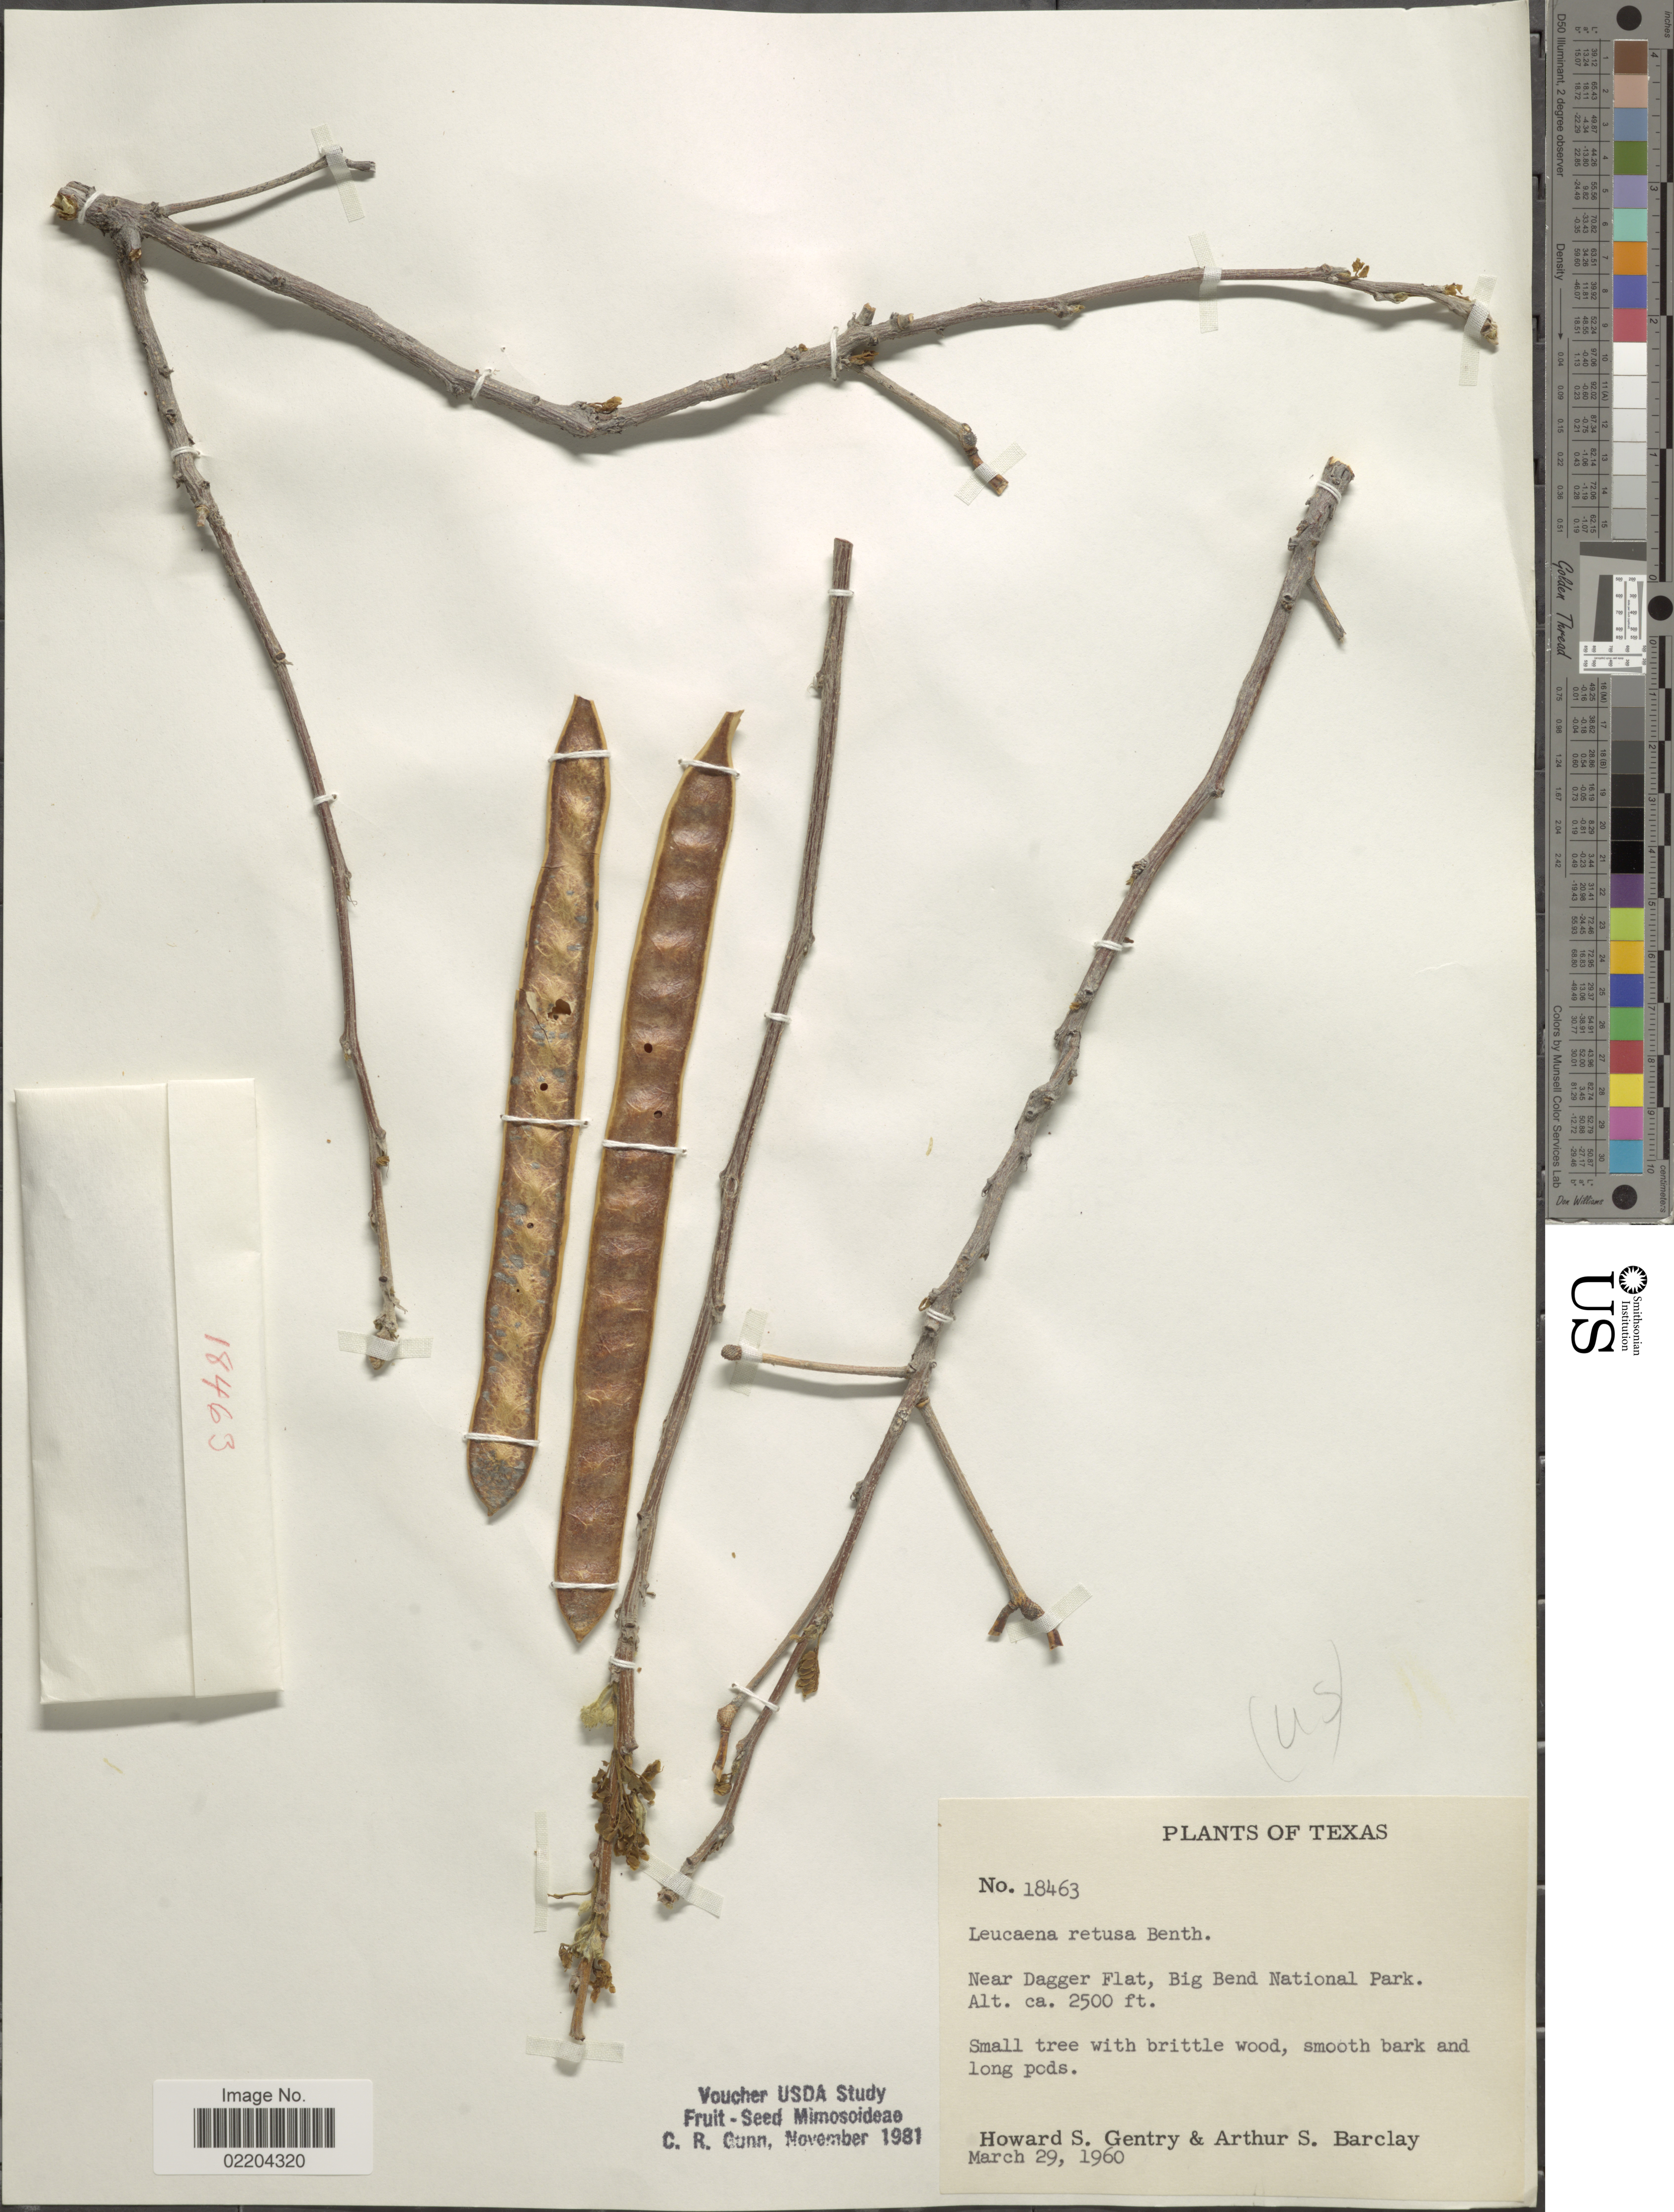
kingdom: Plantae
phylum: Tracheophyta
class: Magnoliopsida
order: Fabales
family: Fabaceae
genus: Leucaena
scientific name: Leucaena retusa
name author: Benth. in A. Gray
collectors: H. S. Gentry & A. S. Barclay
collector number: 18463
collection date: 1960-03-29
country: United States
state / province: Texas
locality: Texas, Near Dagger Flat, Big Bend National Park.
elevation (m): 762